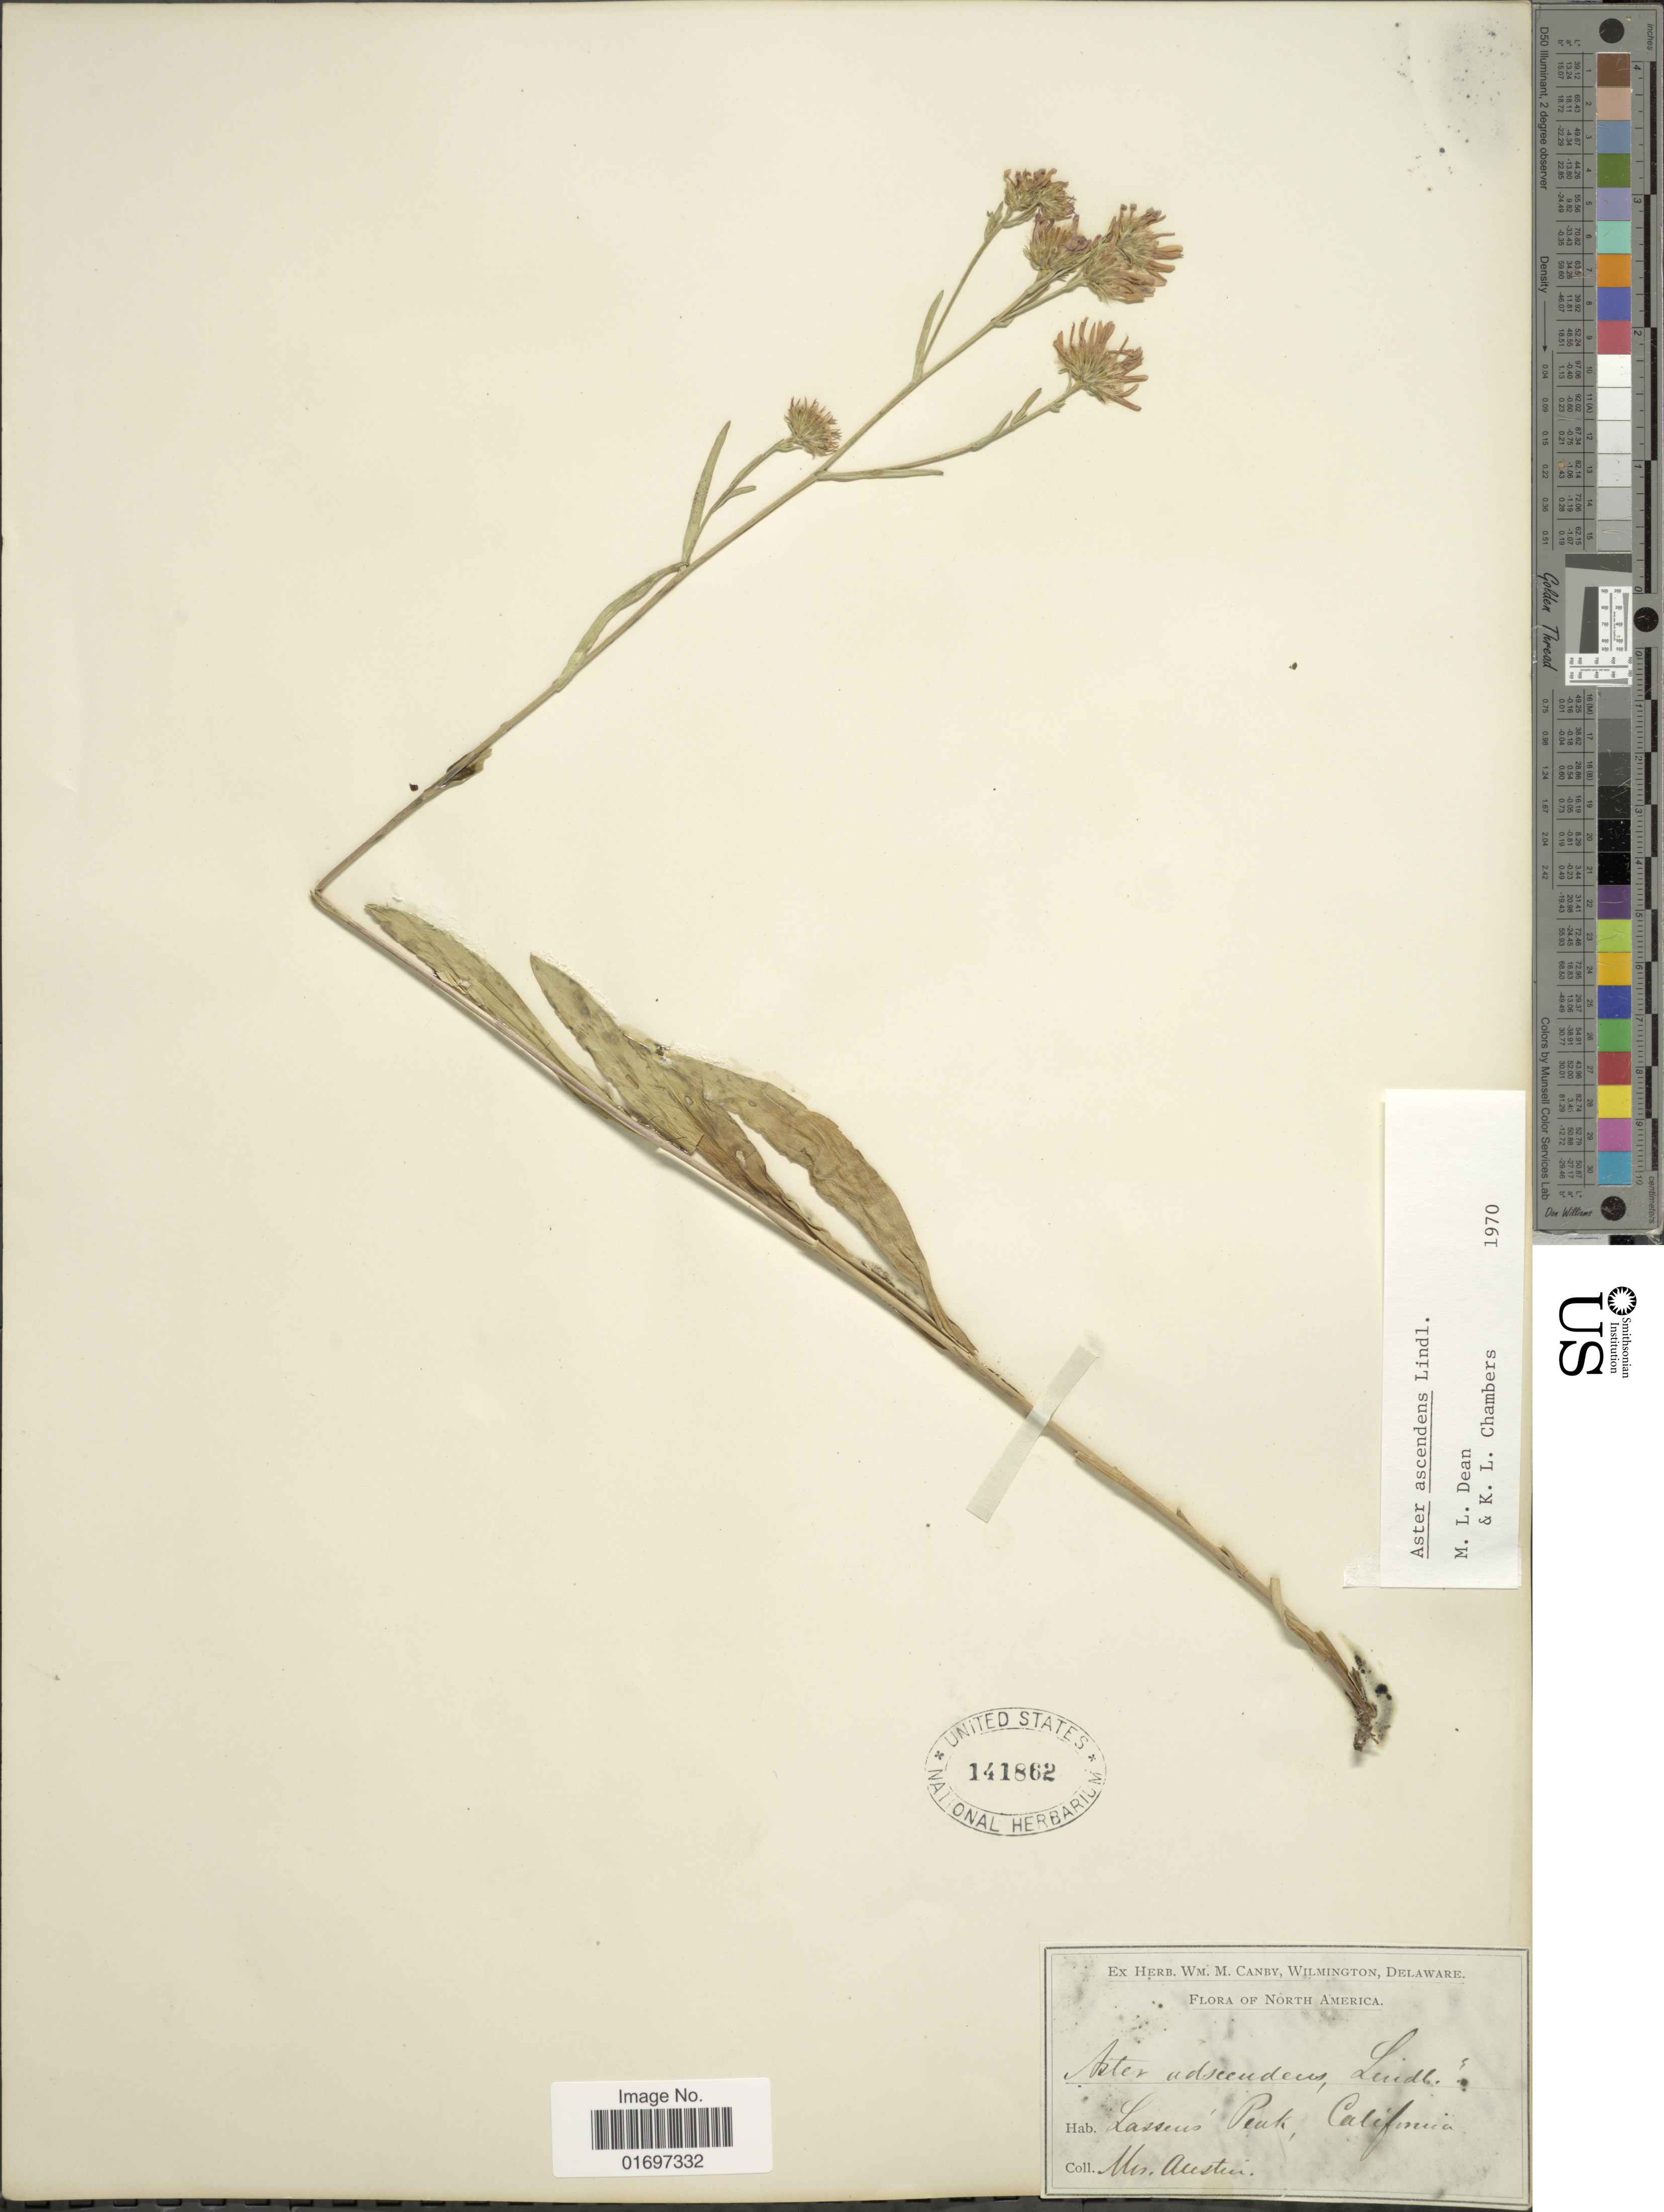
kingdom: Plantae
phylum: Tracheophyta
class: Magnoliopsida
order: Asterales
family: Asteraceae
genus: Symphyotrichum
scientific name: Symphyotrichum ascendens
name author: (Lindl.) G.L. Nesom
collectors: R. Austin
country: United States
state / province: California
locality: North America. Lassen's Peak, California.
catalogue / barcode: US 141862